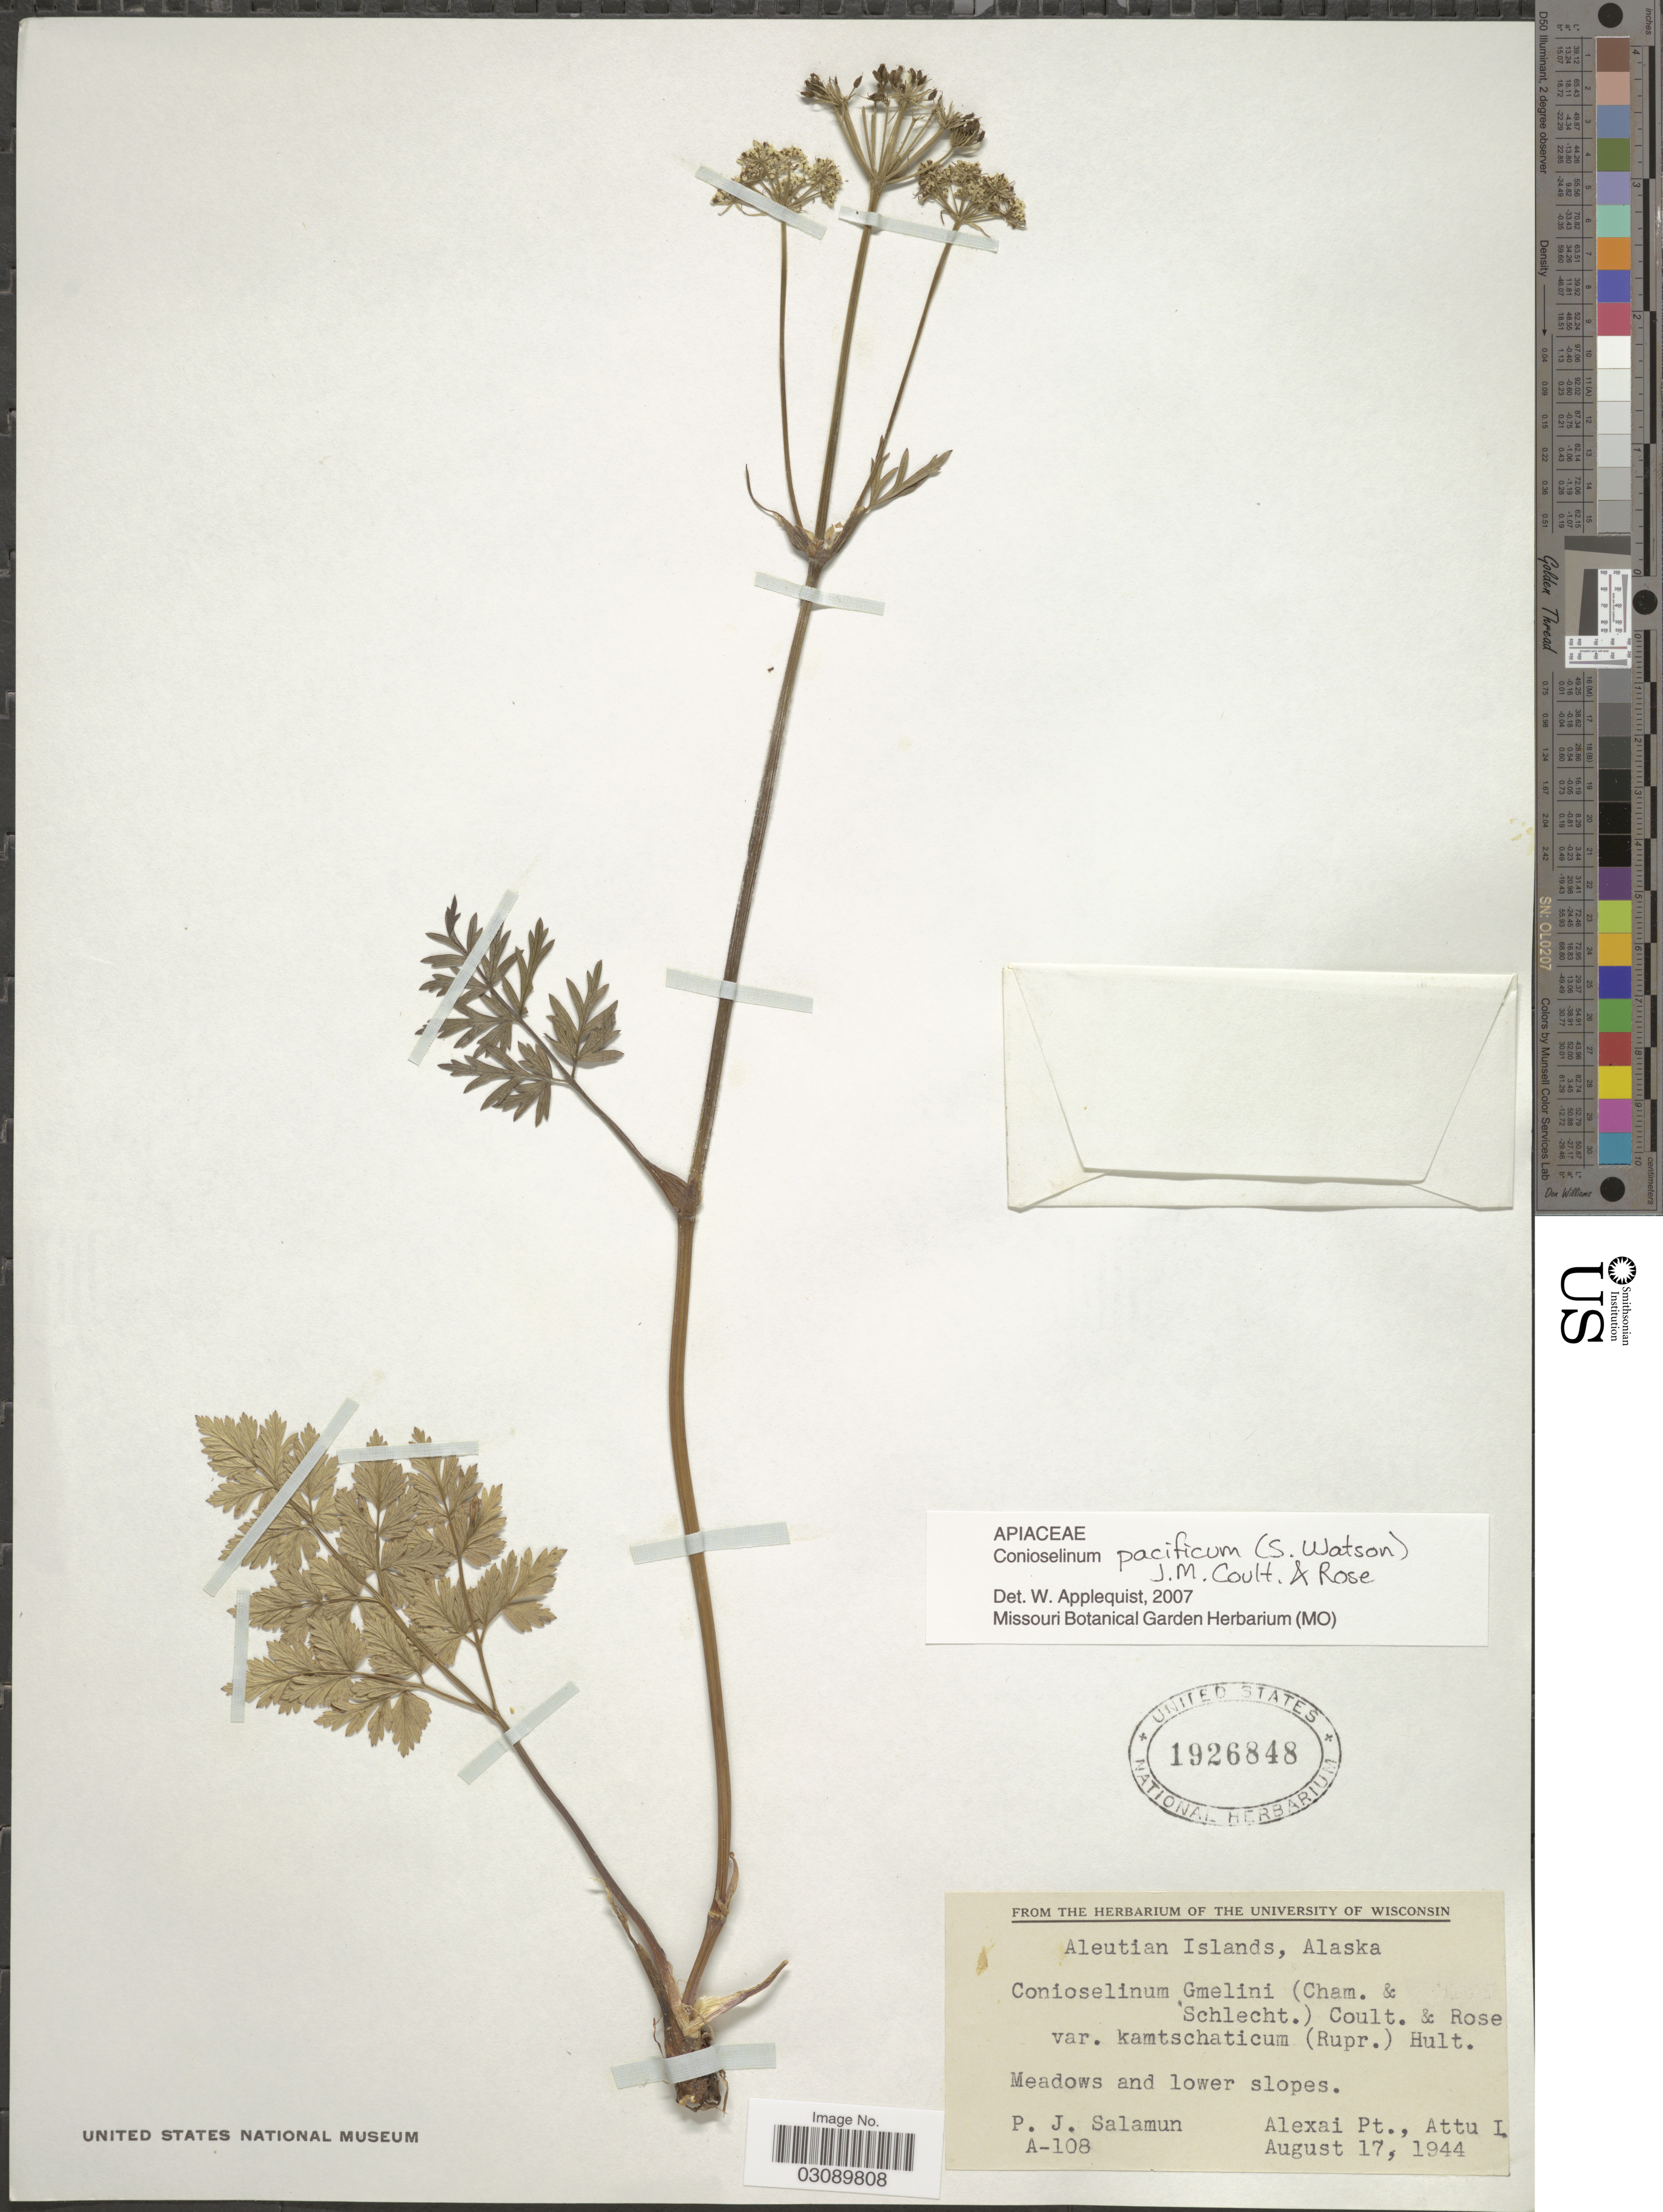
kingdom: Plantae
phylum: Tracheophyta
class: Magnoliopsida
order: Apiales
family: Apiaceae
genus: Conioselinum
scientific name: Conioselinum pacificum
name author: (S. Watson) J.M. Coult. & Rose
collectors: P. Salamun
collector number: A-108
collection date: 1944-08-17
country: United States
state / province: Alaska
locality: Aleutian Islands. Meadows and lower slopes. Alexai Pt., Attu I.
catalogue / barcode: US 1926848